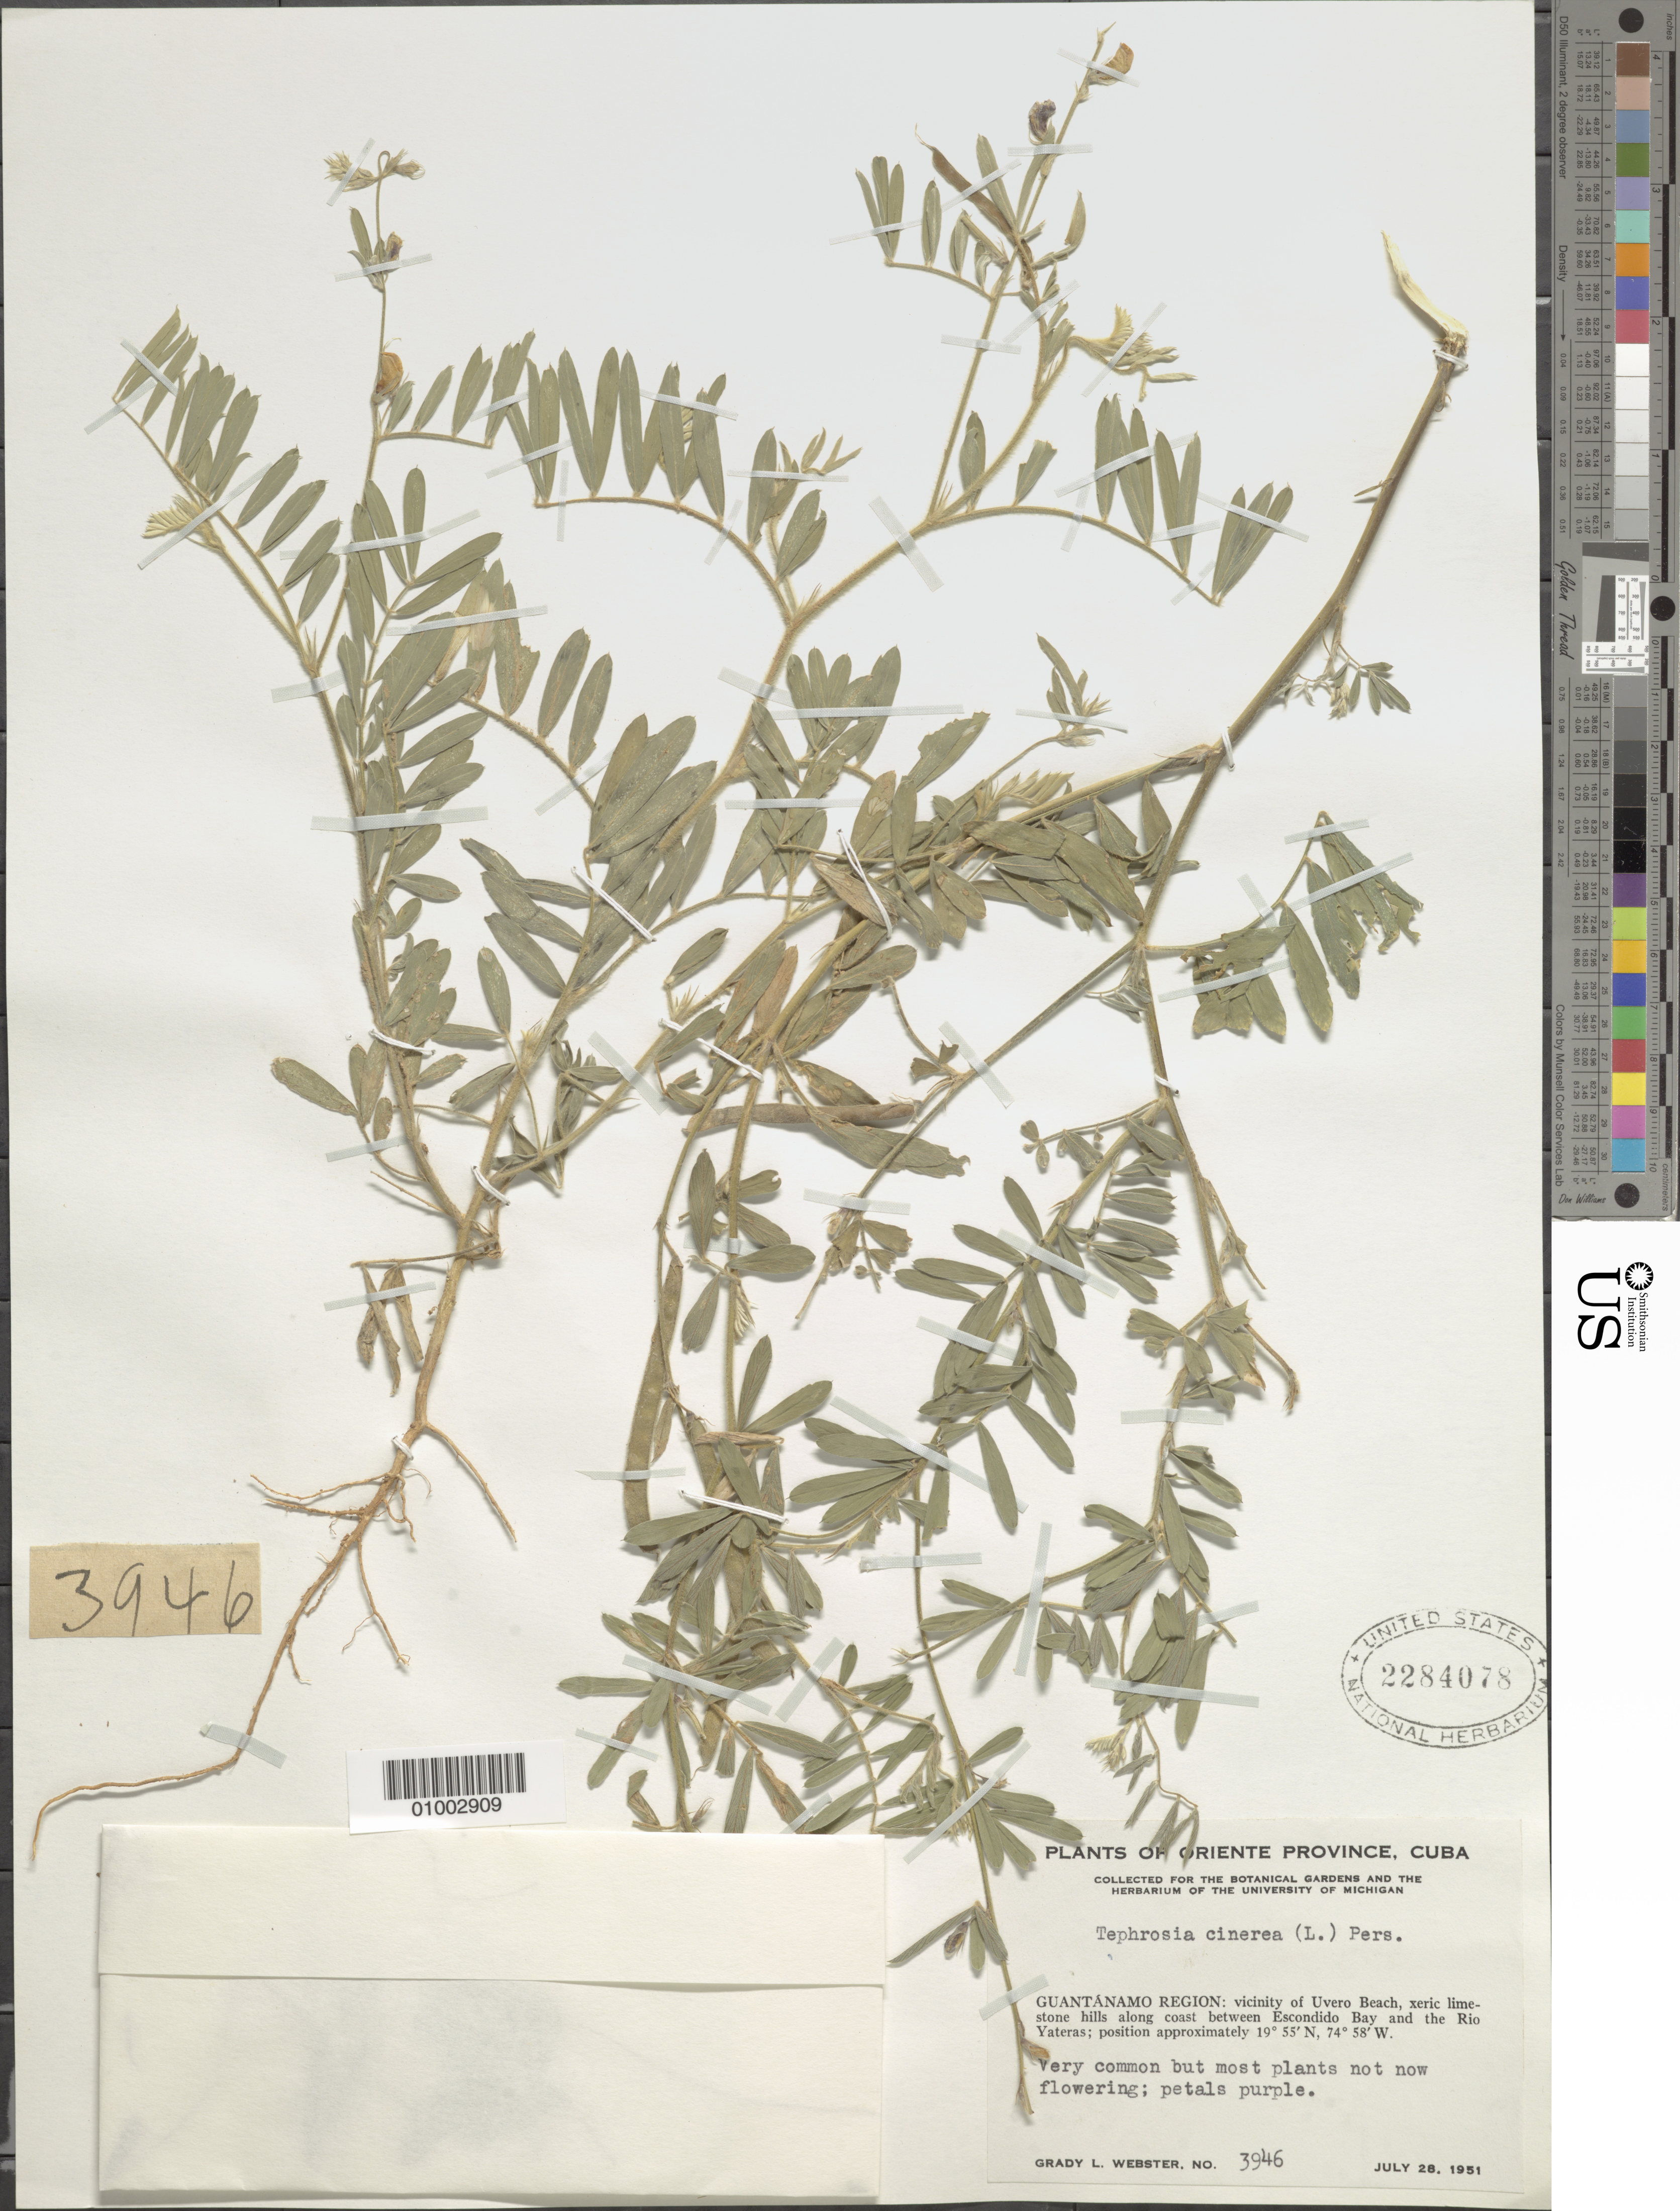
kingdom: Plantae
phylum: Tracheophyta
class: Magnoliopsida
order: Fabales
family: Fabaceae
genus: Tephrosia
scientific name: Tephrosia cinerea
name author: (L.) Pers.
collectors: G. L. Webster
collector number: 3946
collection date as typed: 28 Jul 1951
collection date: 1951-07-28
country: Cuba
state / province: Guantanamo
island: Cuba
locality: Guantánamo Region: vicinity of Uvero Beach, xeric limestone hills along coast between Escondido Bay and the Rio Yateras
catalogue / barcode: US 2284078